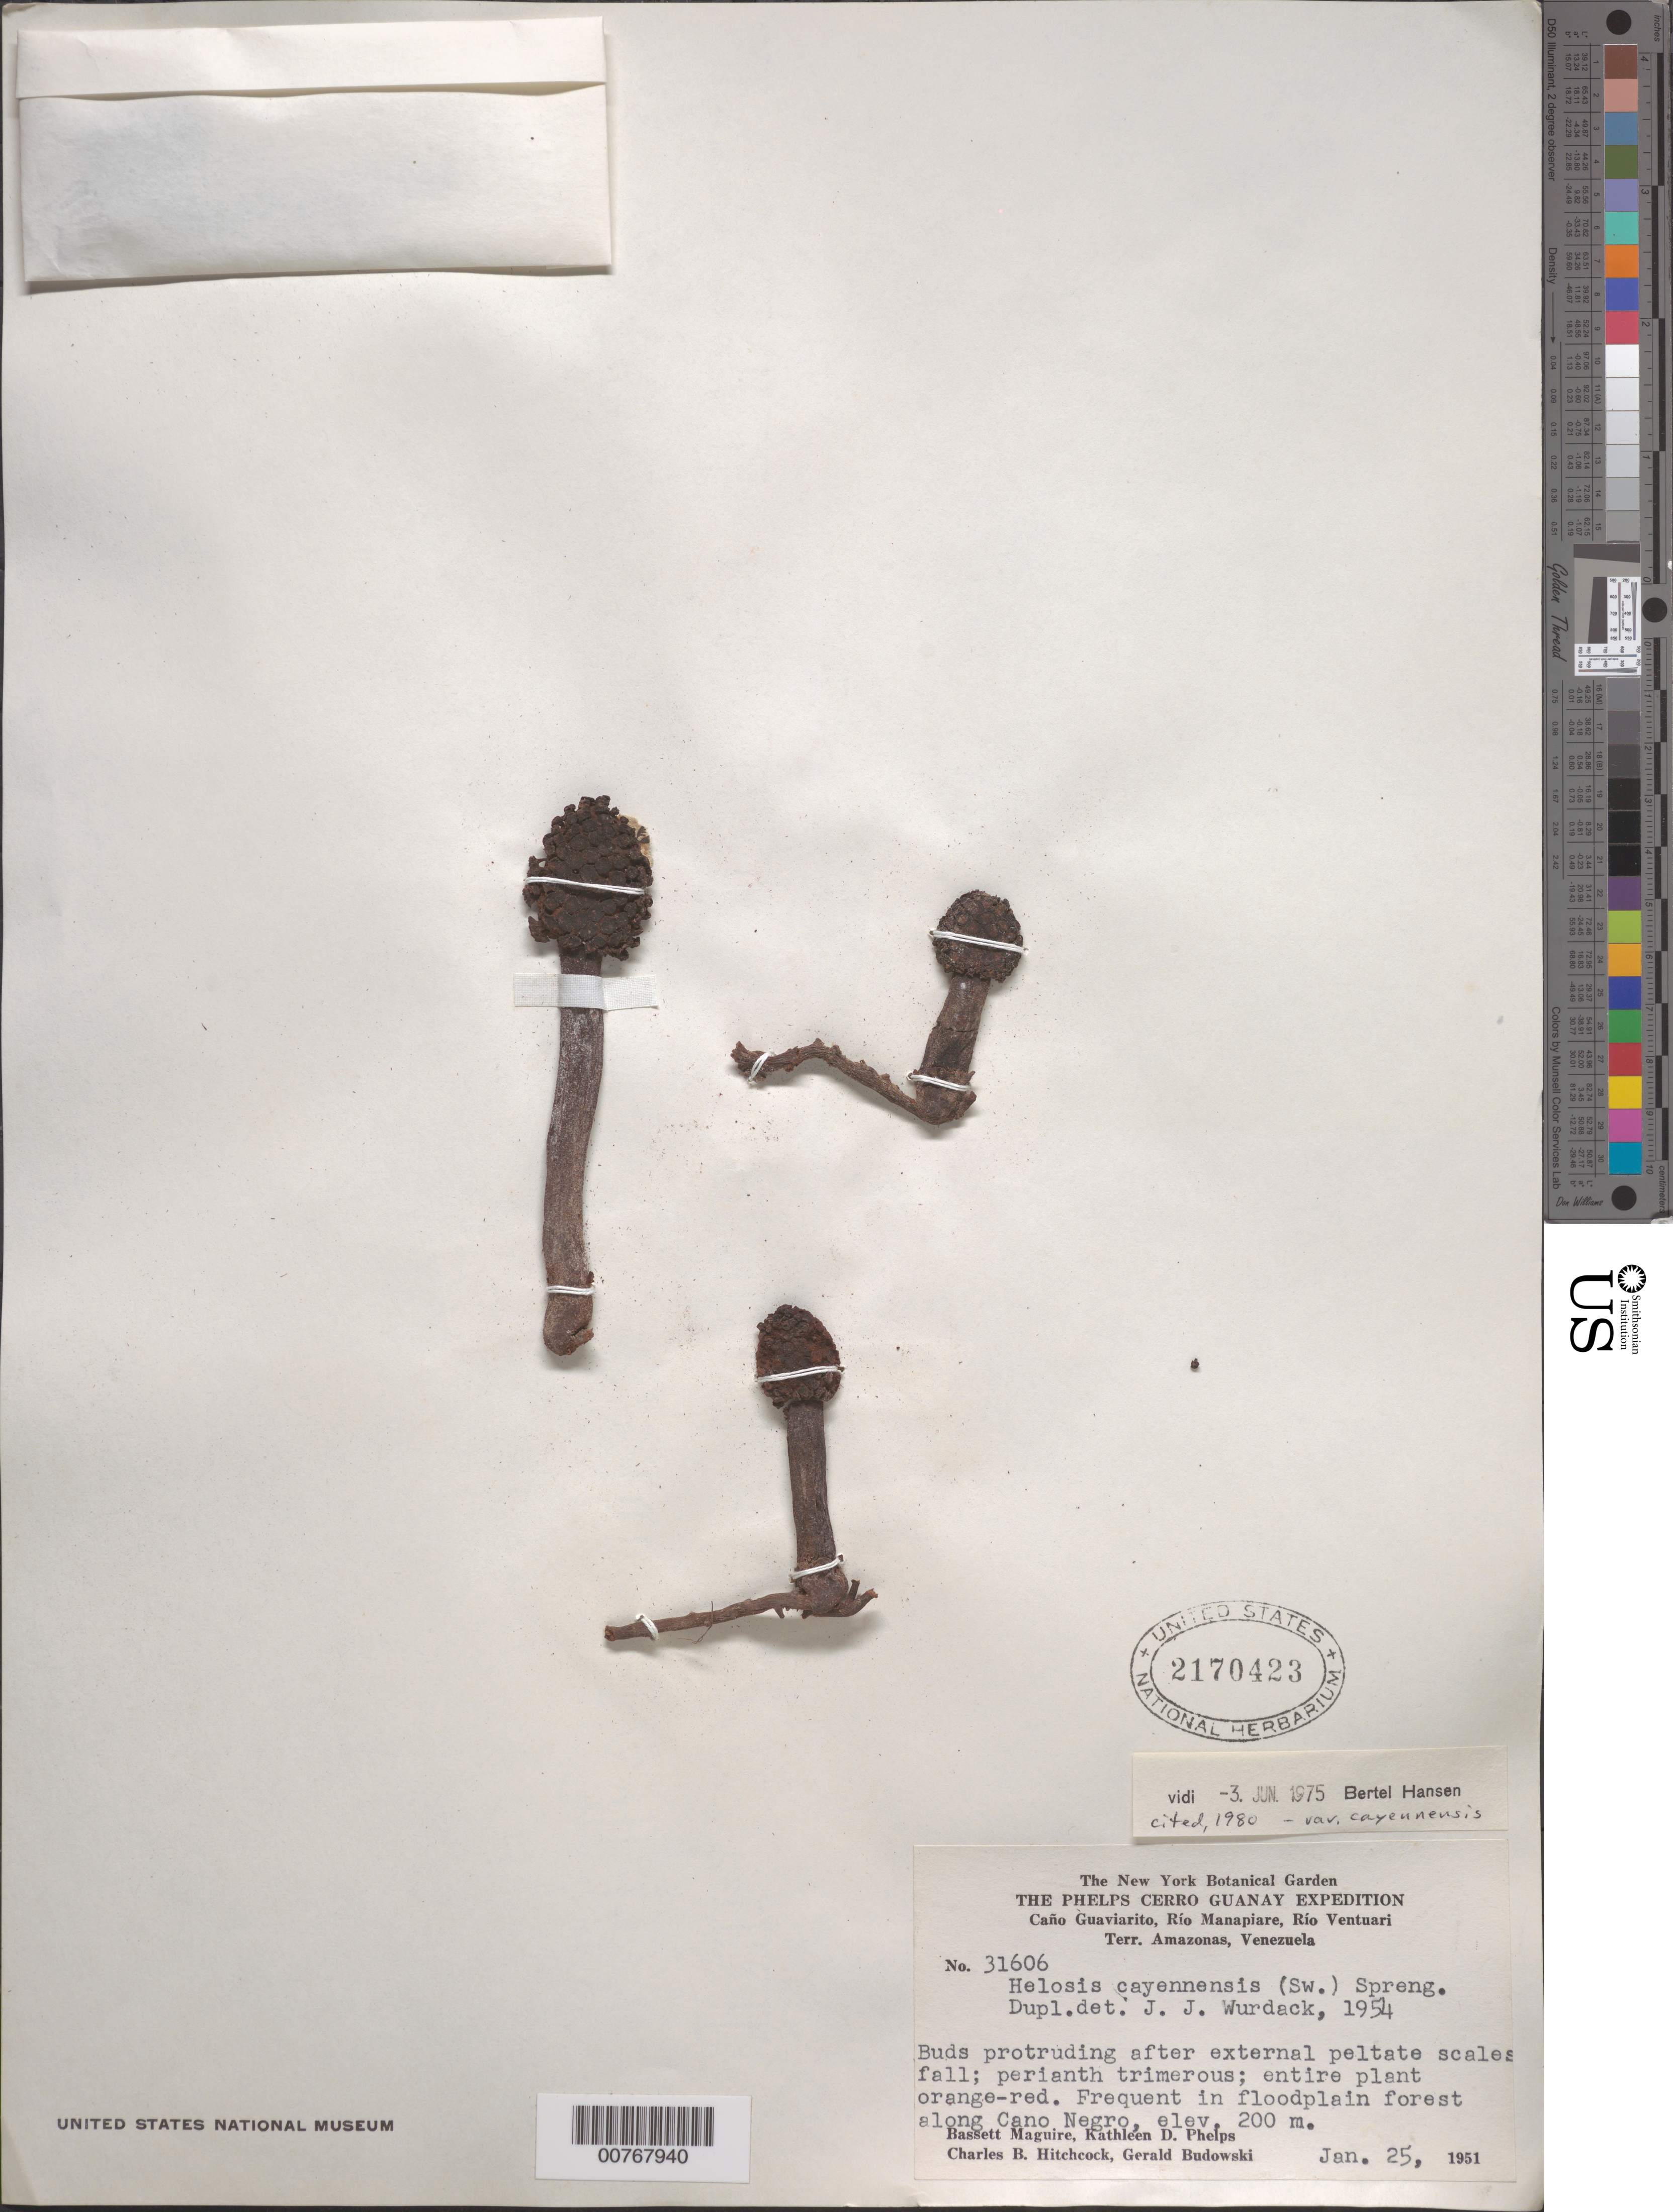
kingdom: Plantae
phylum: Tracheophyta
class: Magnoliopsida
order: Santalales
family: Balanophoraceae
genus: Helosis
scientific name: Helosis cayennensis var. cayennensis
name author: (Sw.) Spreng.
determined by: Hansen, B.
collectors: B. Maguire, K. D. Phelps, C. B. Hitchcock & G. Budowski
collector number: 31606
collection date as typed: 25-Jan-51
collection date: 1951-01-25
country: Venezuela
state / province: Amazonas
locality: Caño Guaviarito, Río Manapiare, Río Ventuari, Caño Negro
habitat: Floodplain forest along Caño Negro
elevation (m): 200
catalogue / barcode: US 2170423